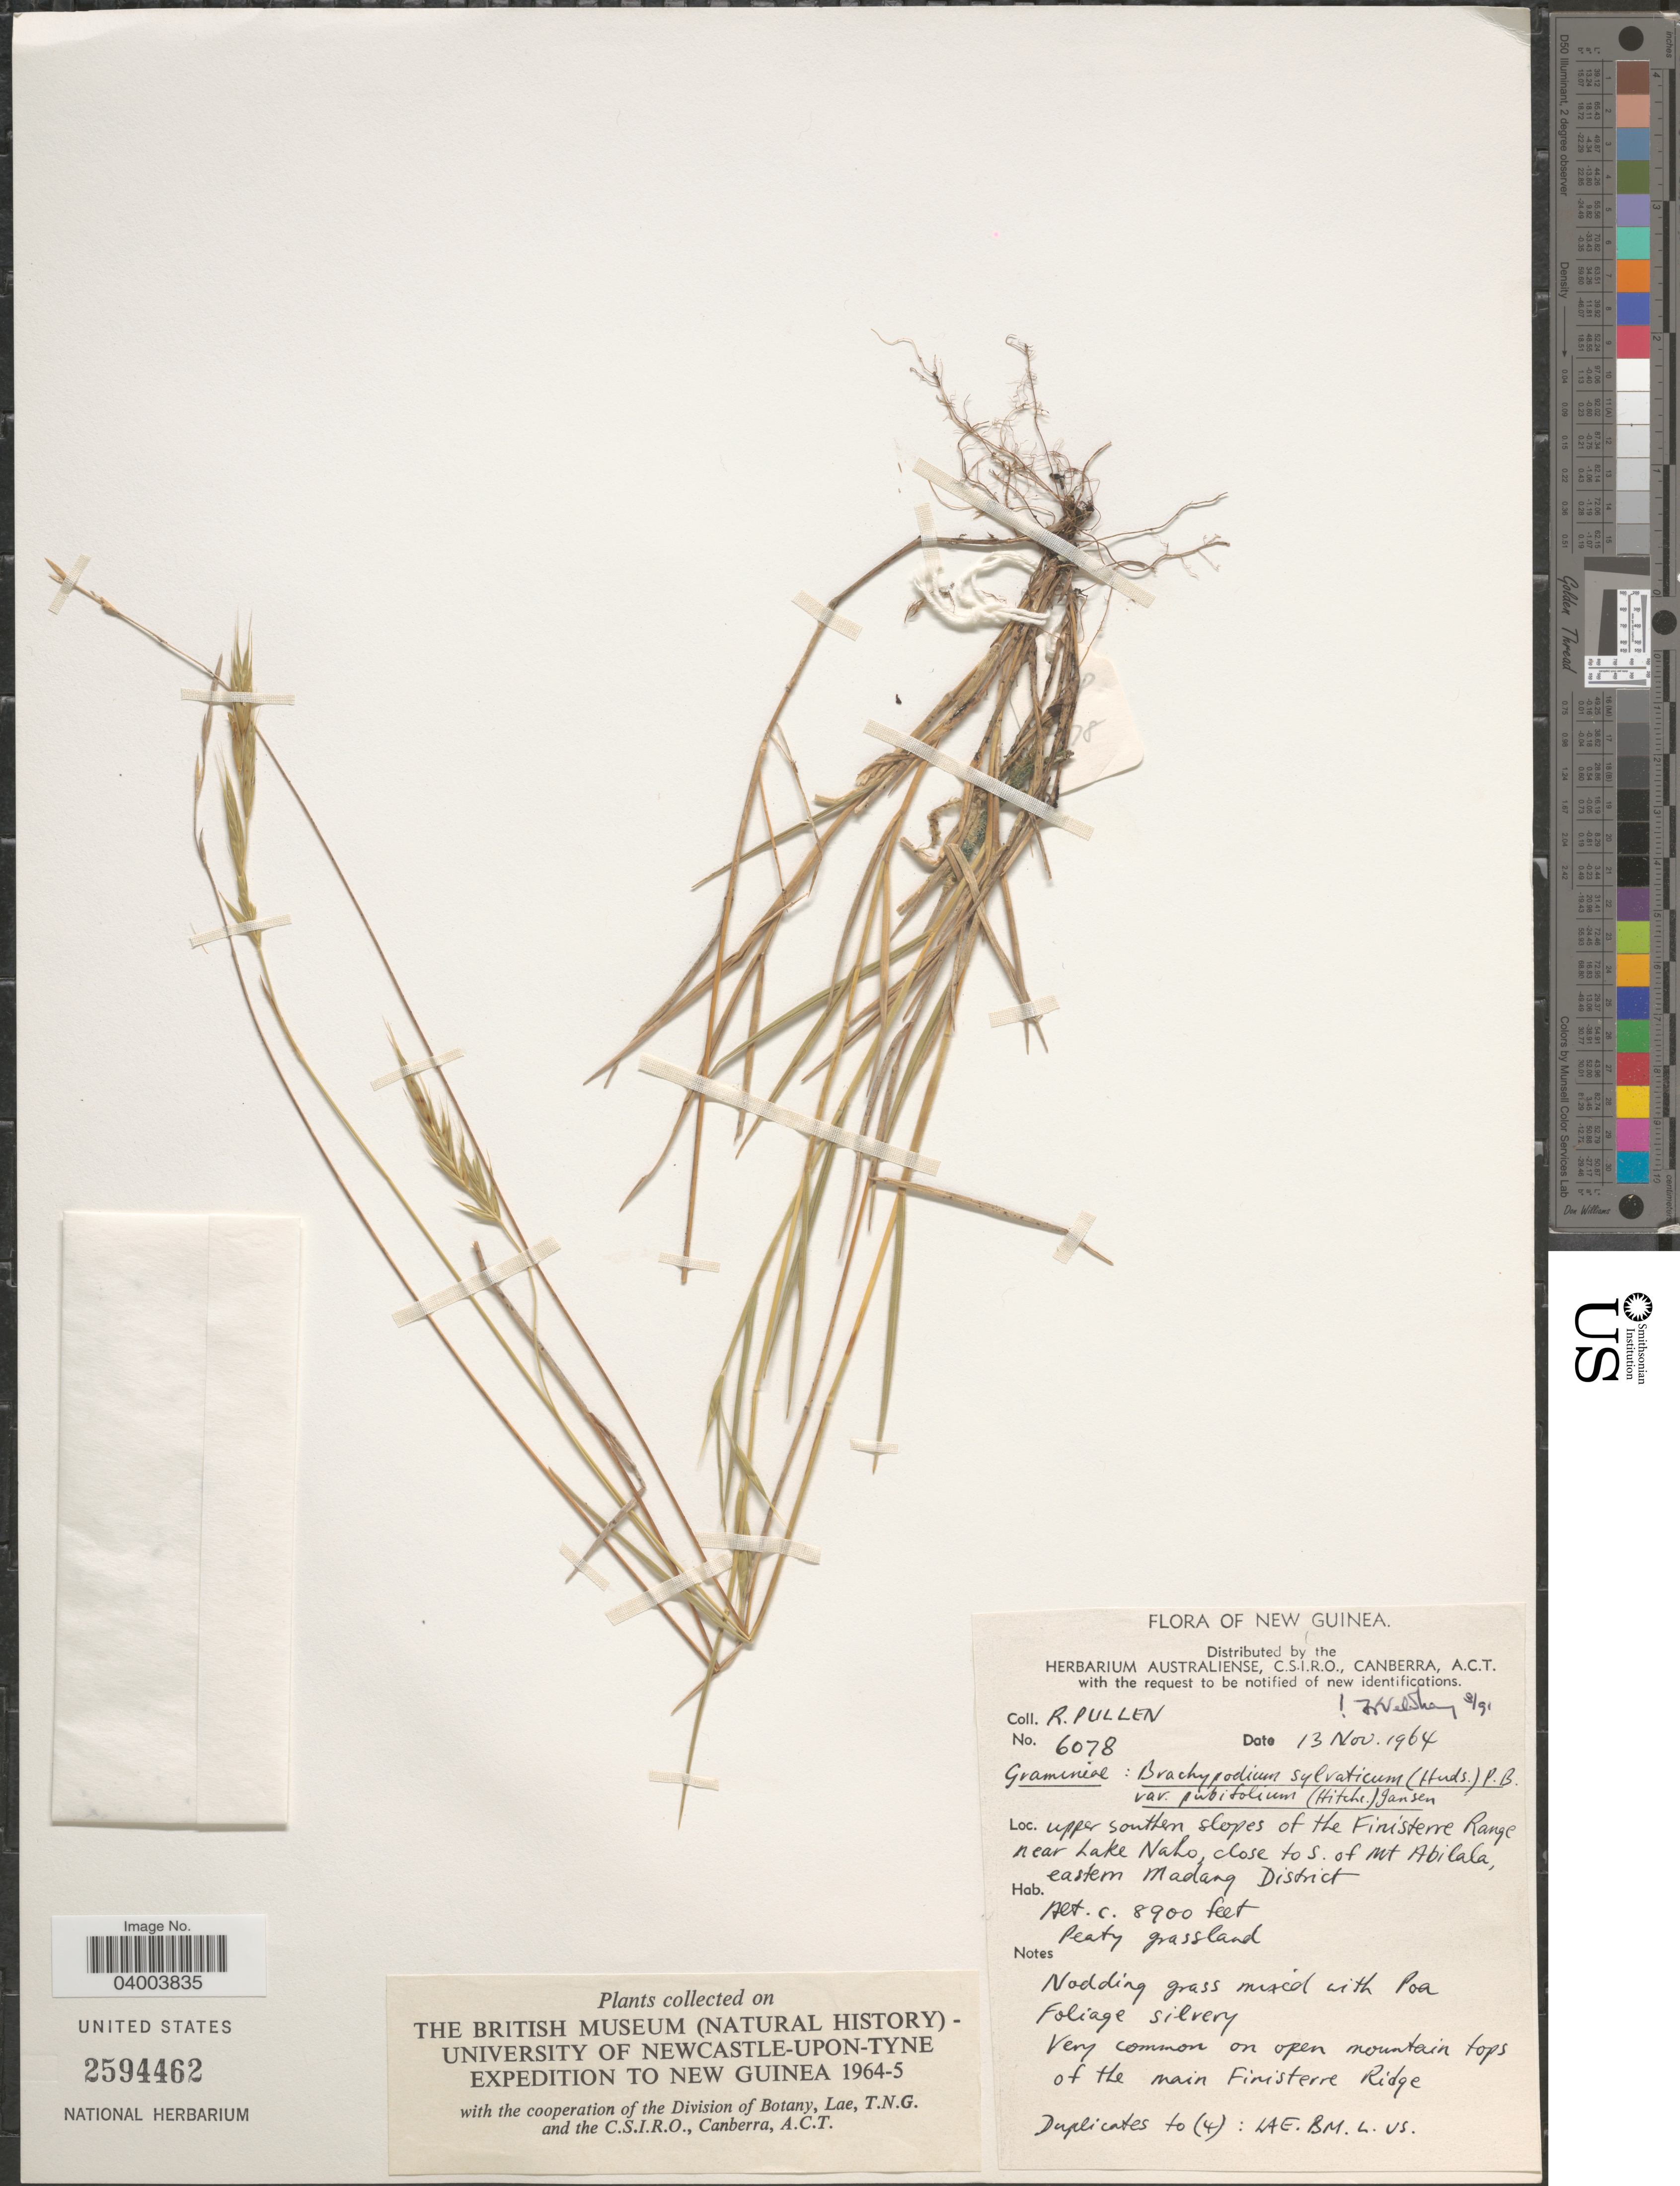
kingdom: Plantae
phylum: Tracheophyta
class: Liliopsida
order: Poales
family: Poaceae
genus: Brachypodium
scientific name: Brachypodium sylvaticum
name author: (Huds.) P. Beauv.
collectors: R. Pullen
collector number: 6078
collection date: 1964-11-13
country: Papua New Guinea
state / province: Madang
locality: New Guinea. Upper southern slopes of the Finisterre Range near Lake Naho, close to S. of Mt. Abilala, eastern Madang District.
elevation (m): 2713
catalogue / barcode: US 2594462